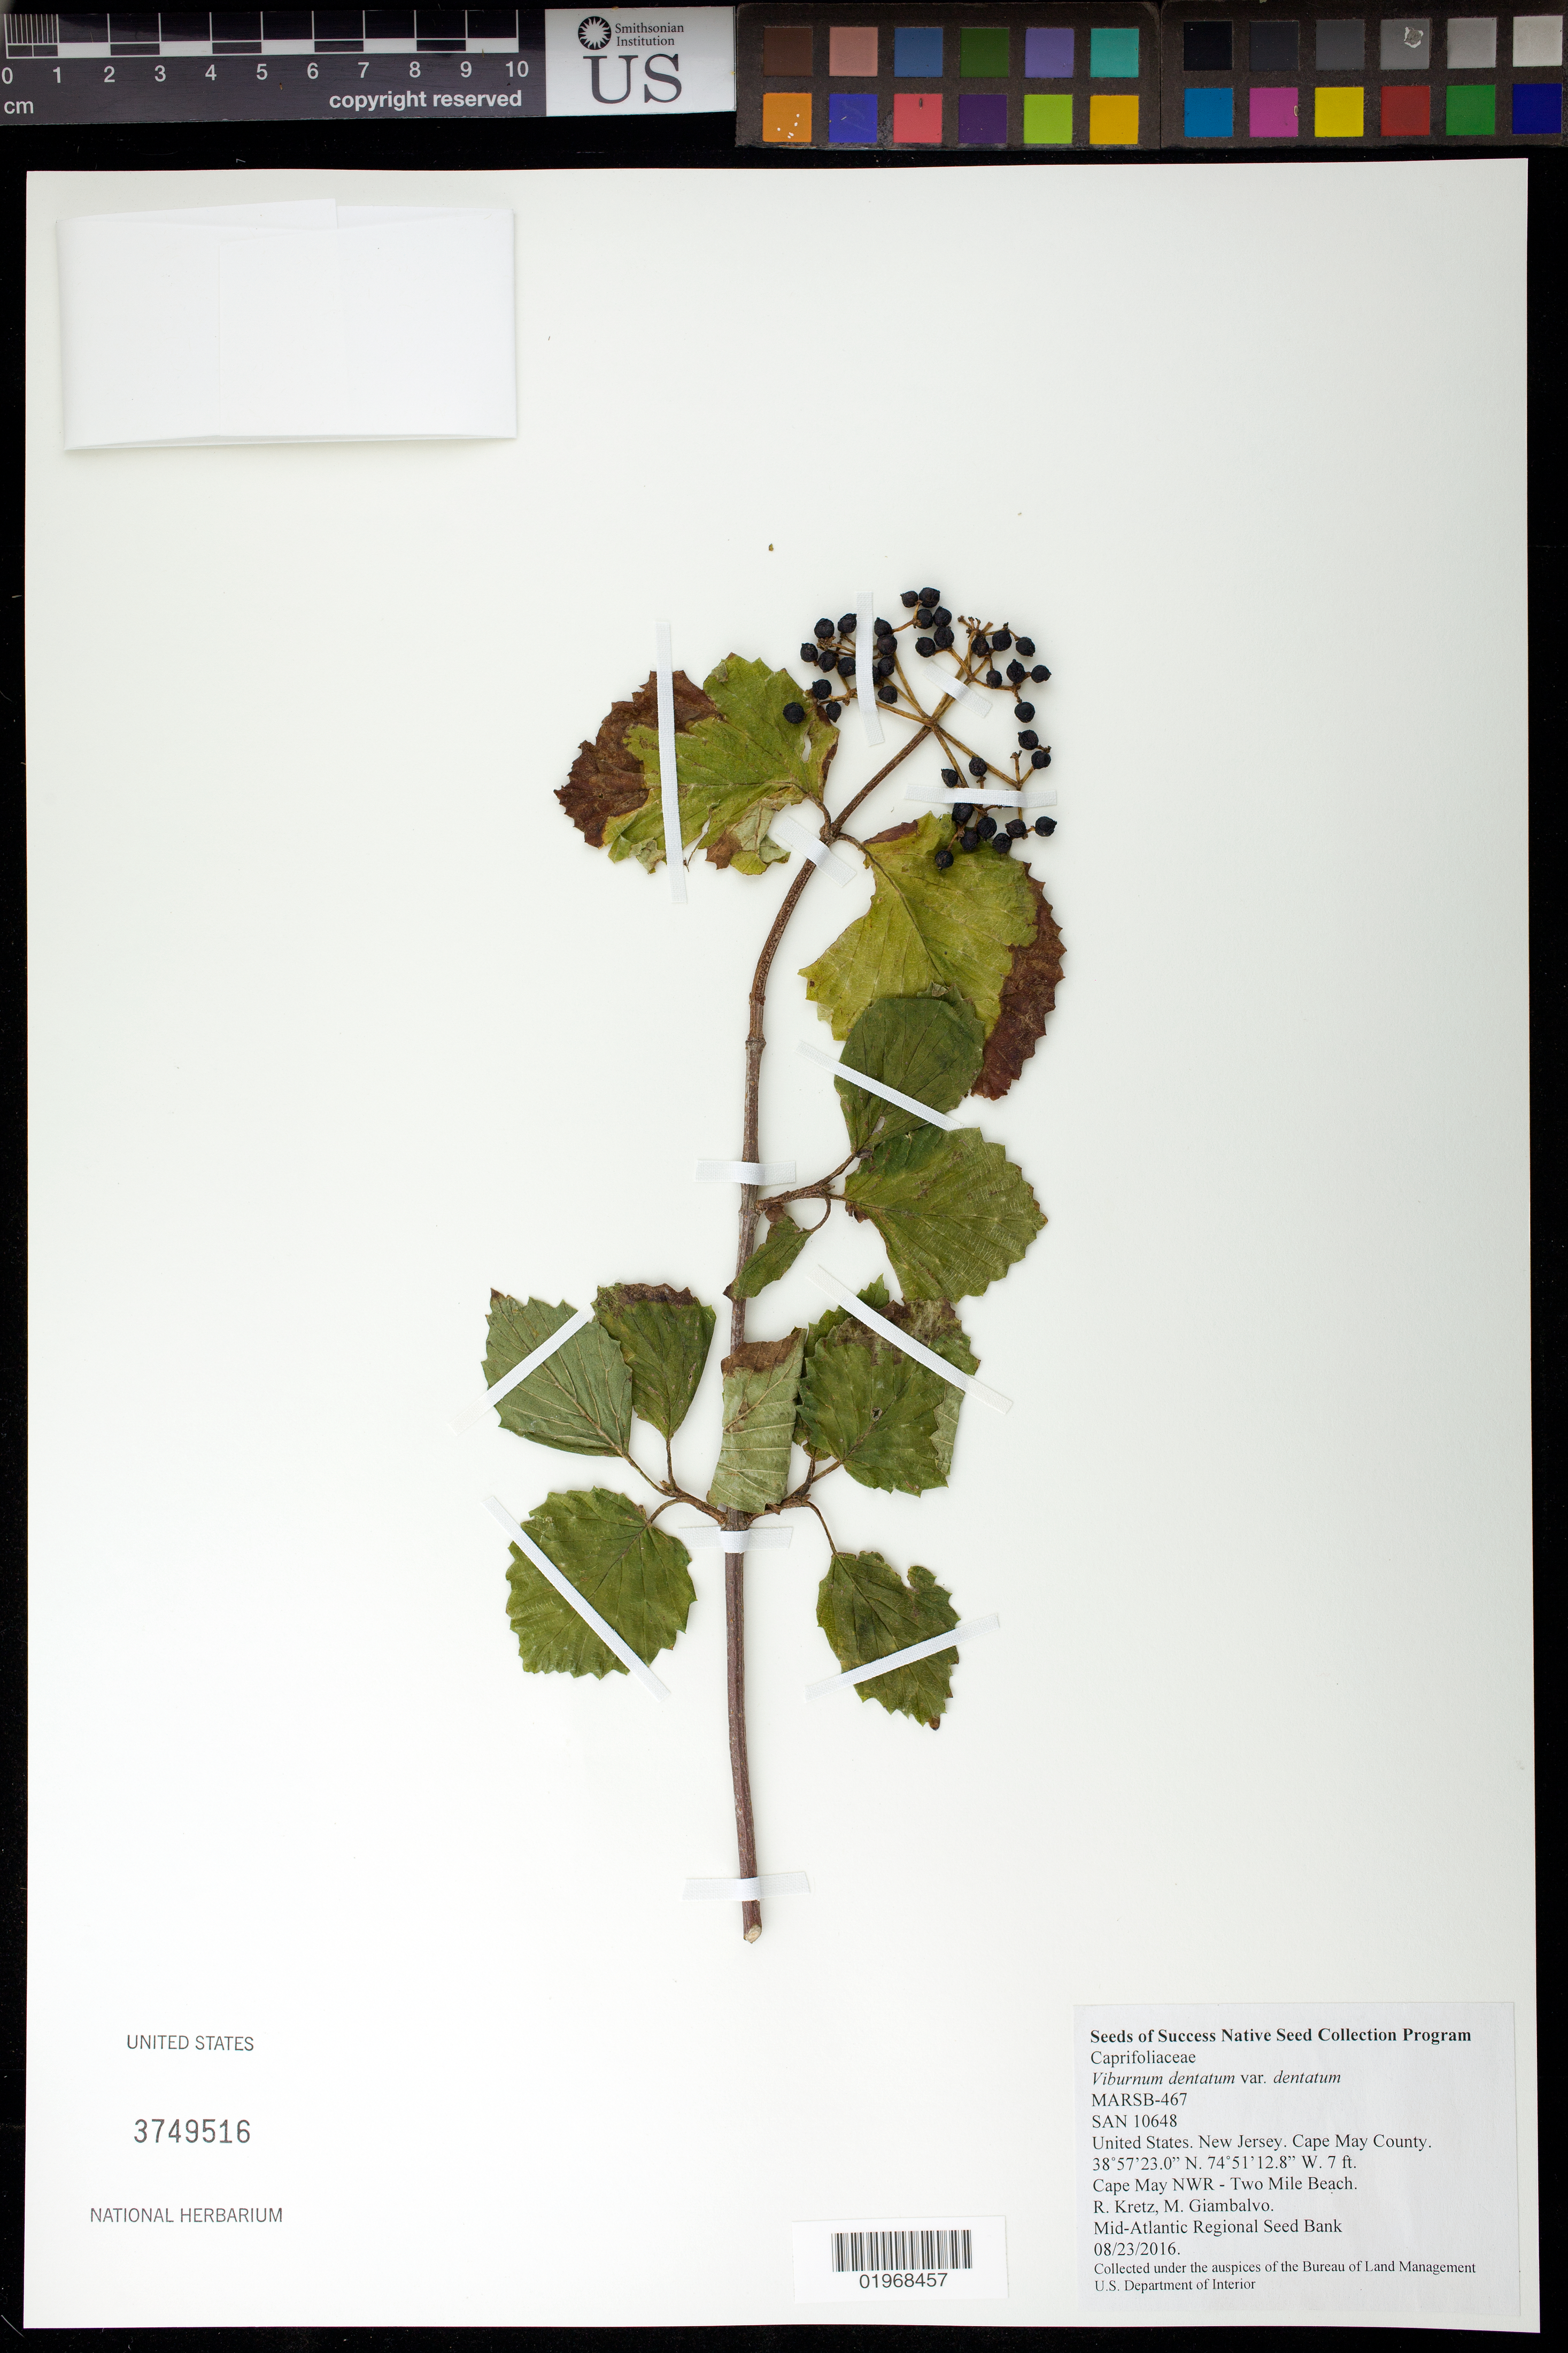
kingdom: Plantae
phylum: Tracheophyta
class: Magnoliopsida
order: Dipsacales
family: Viburnaceae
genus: Viburnum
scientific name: Viburnum dentatum var. dentatum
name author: L.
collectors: R. Kretz & M. Giambalvo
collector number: MARCB-467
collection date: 2016-08-23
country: United States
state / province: New Jersey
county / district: Cape May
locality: Cape May National Wildlife Refuge, Two Mile Beach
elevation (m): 2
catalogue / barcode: US 3749516